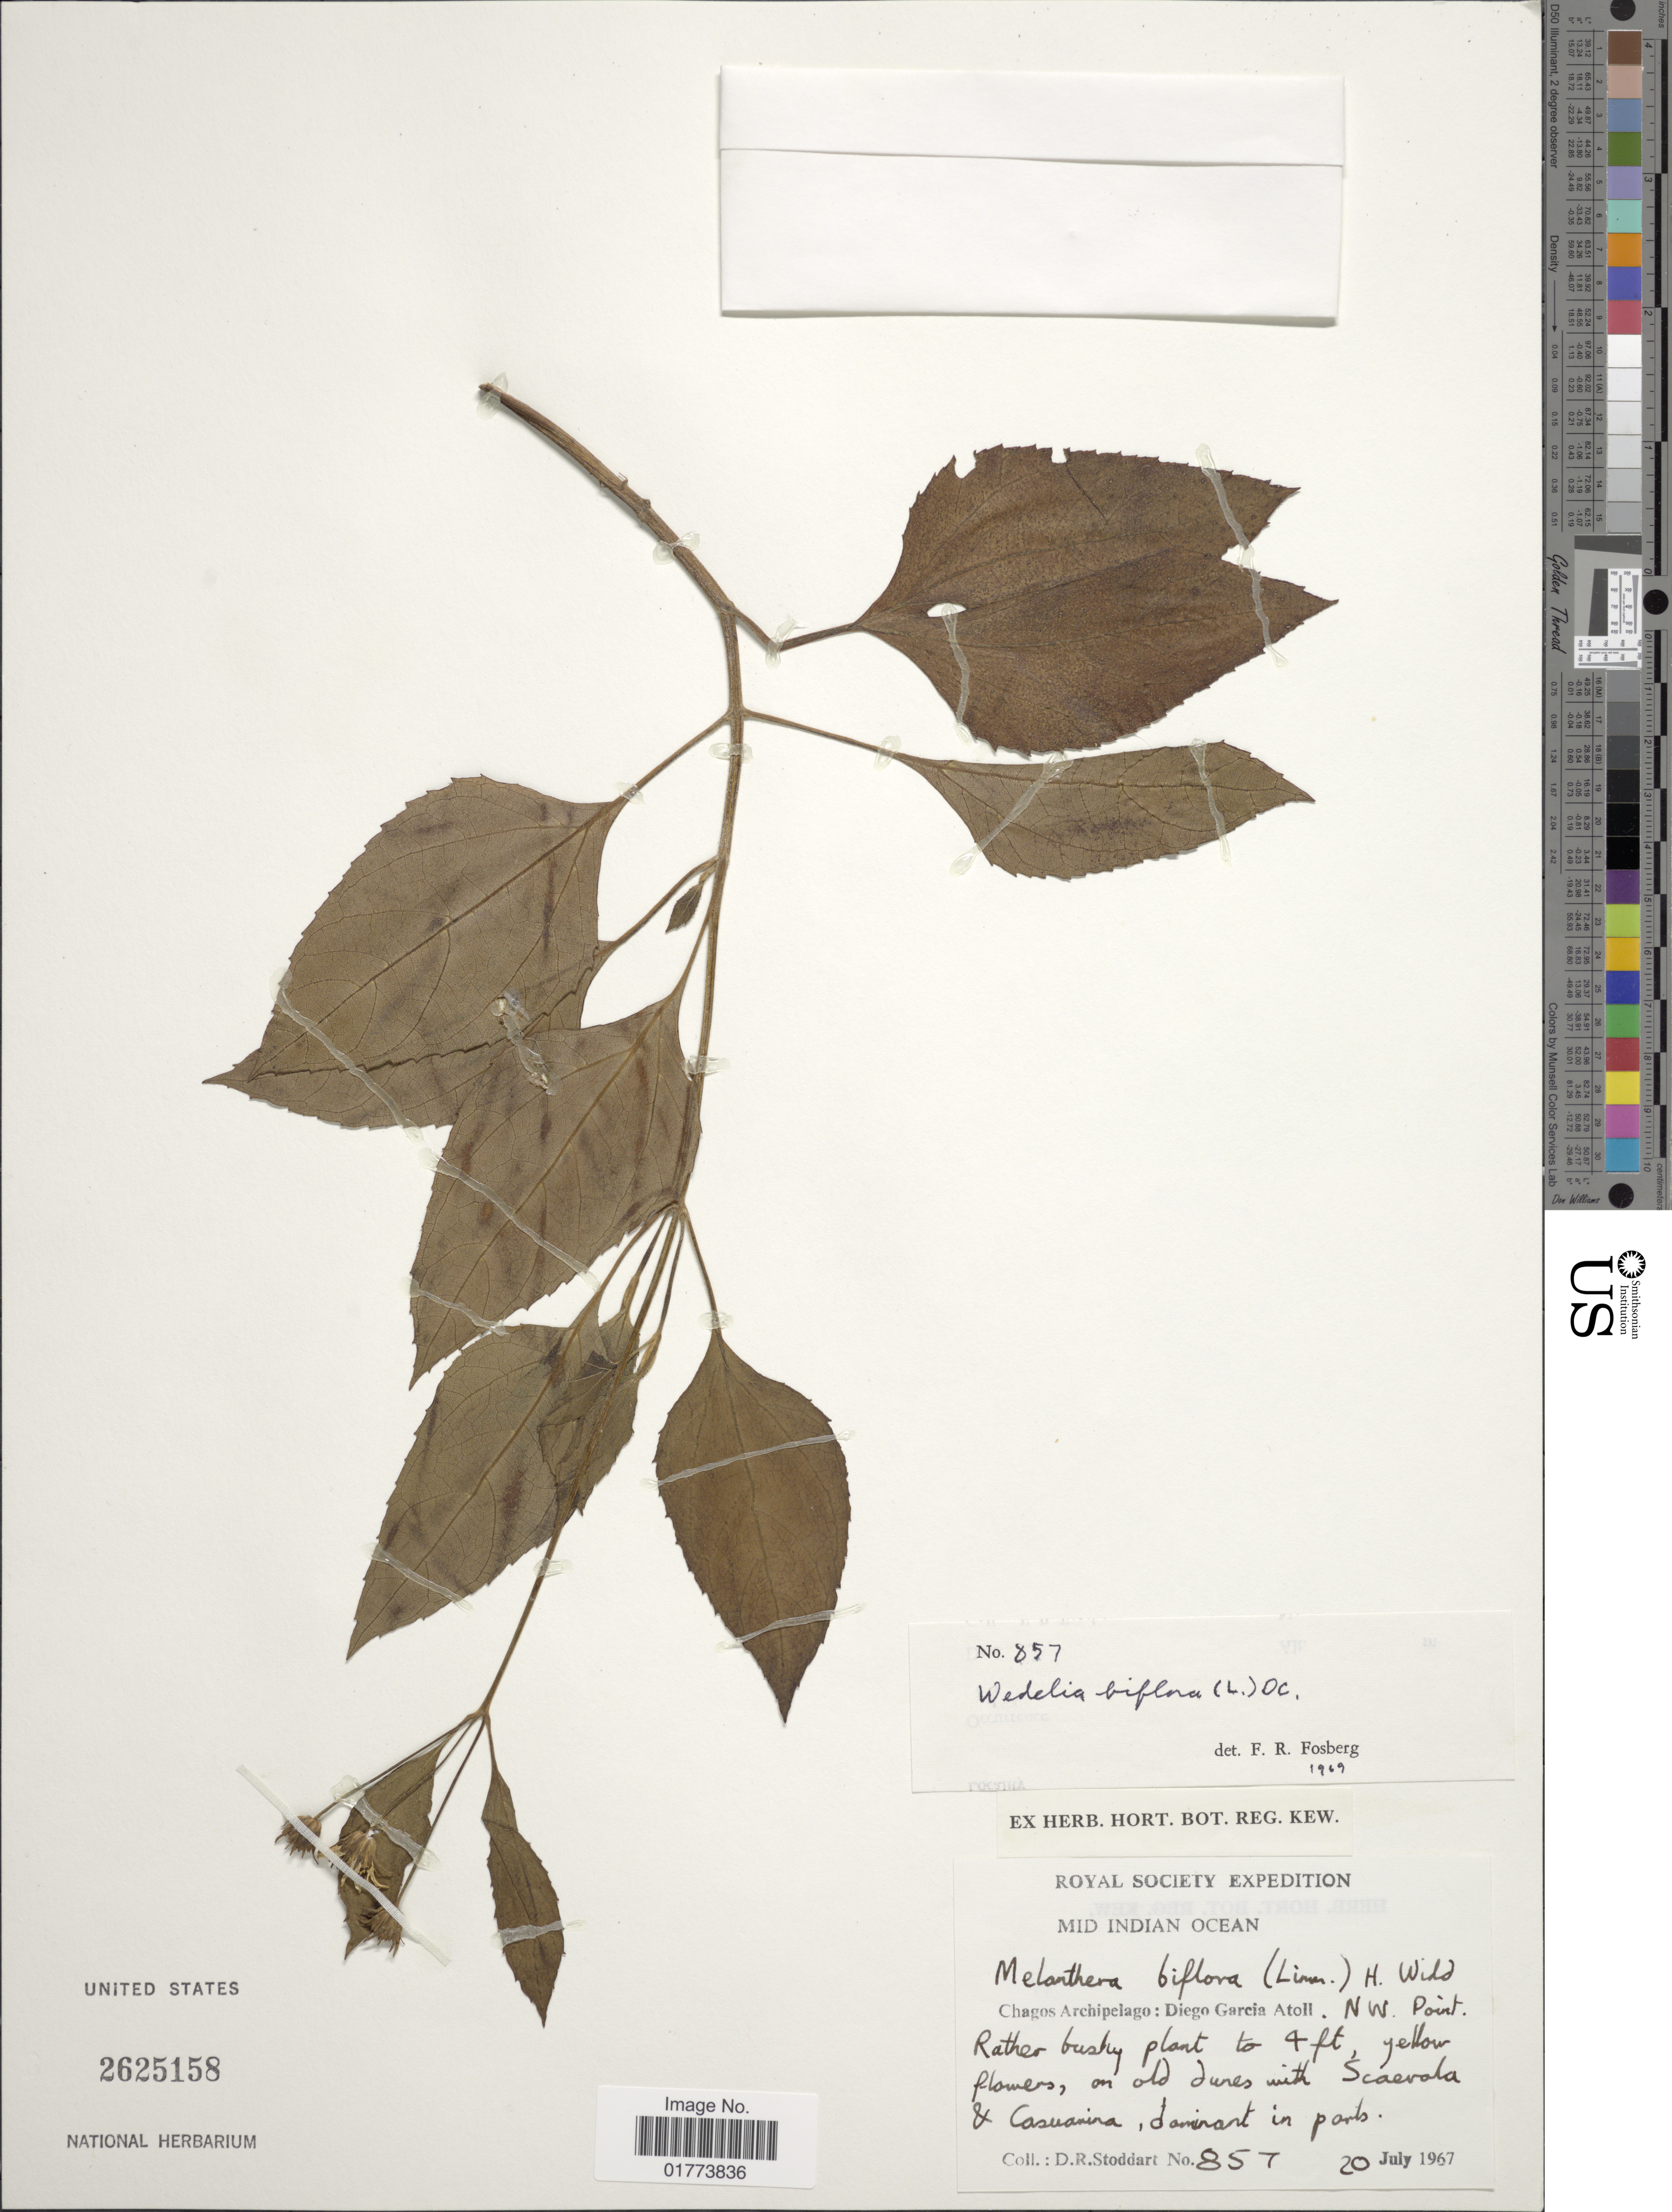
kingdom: Plantae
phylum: Tracheophyta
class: Magnoliopsida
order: Asterales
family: Asteraceae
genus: Wollastonia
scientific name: Wollastonia biflora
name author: (L.) DC.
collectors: D. R. Stoddart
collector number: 857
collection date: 1967-07-20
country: British Indian Ocean Territory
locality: Mid Indian Ocean. Chagos Archipelago: Diego Garcia Atoll. N. W. Point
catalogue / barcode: US 2625158